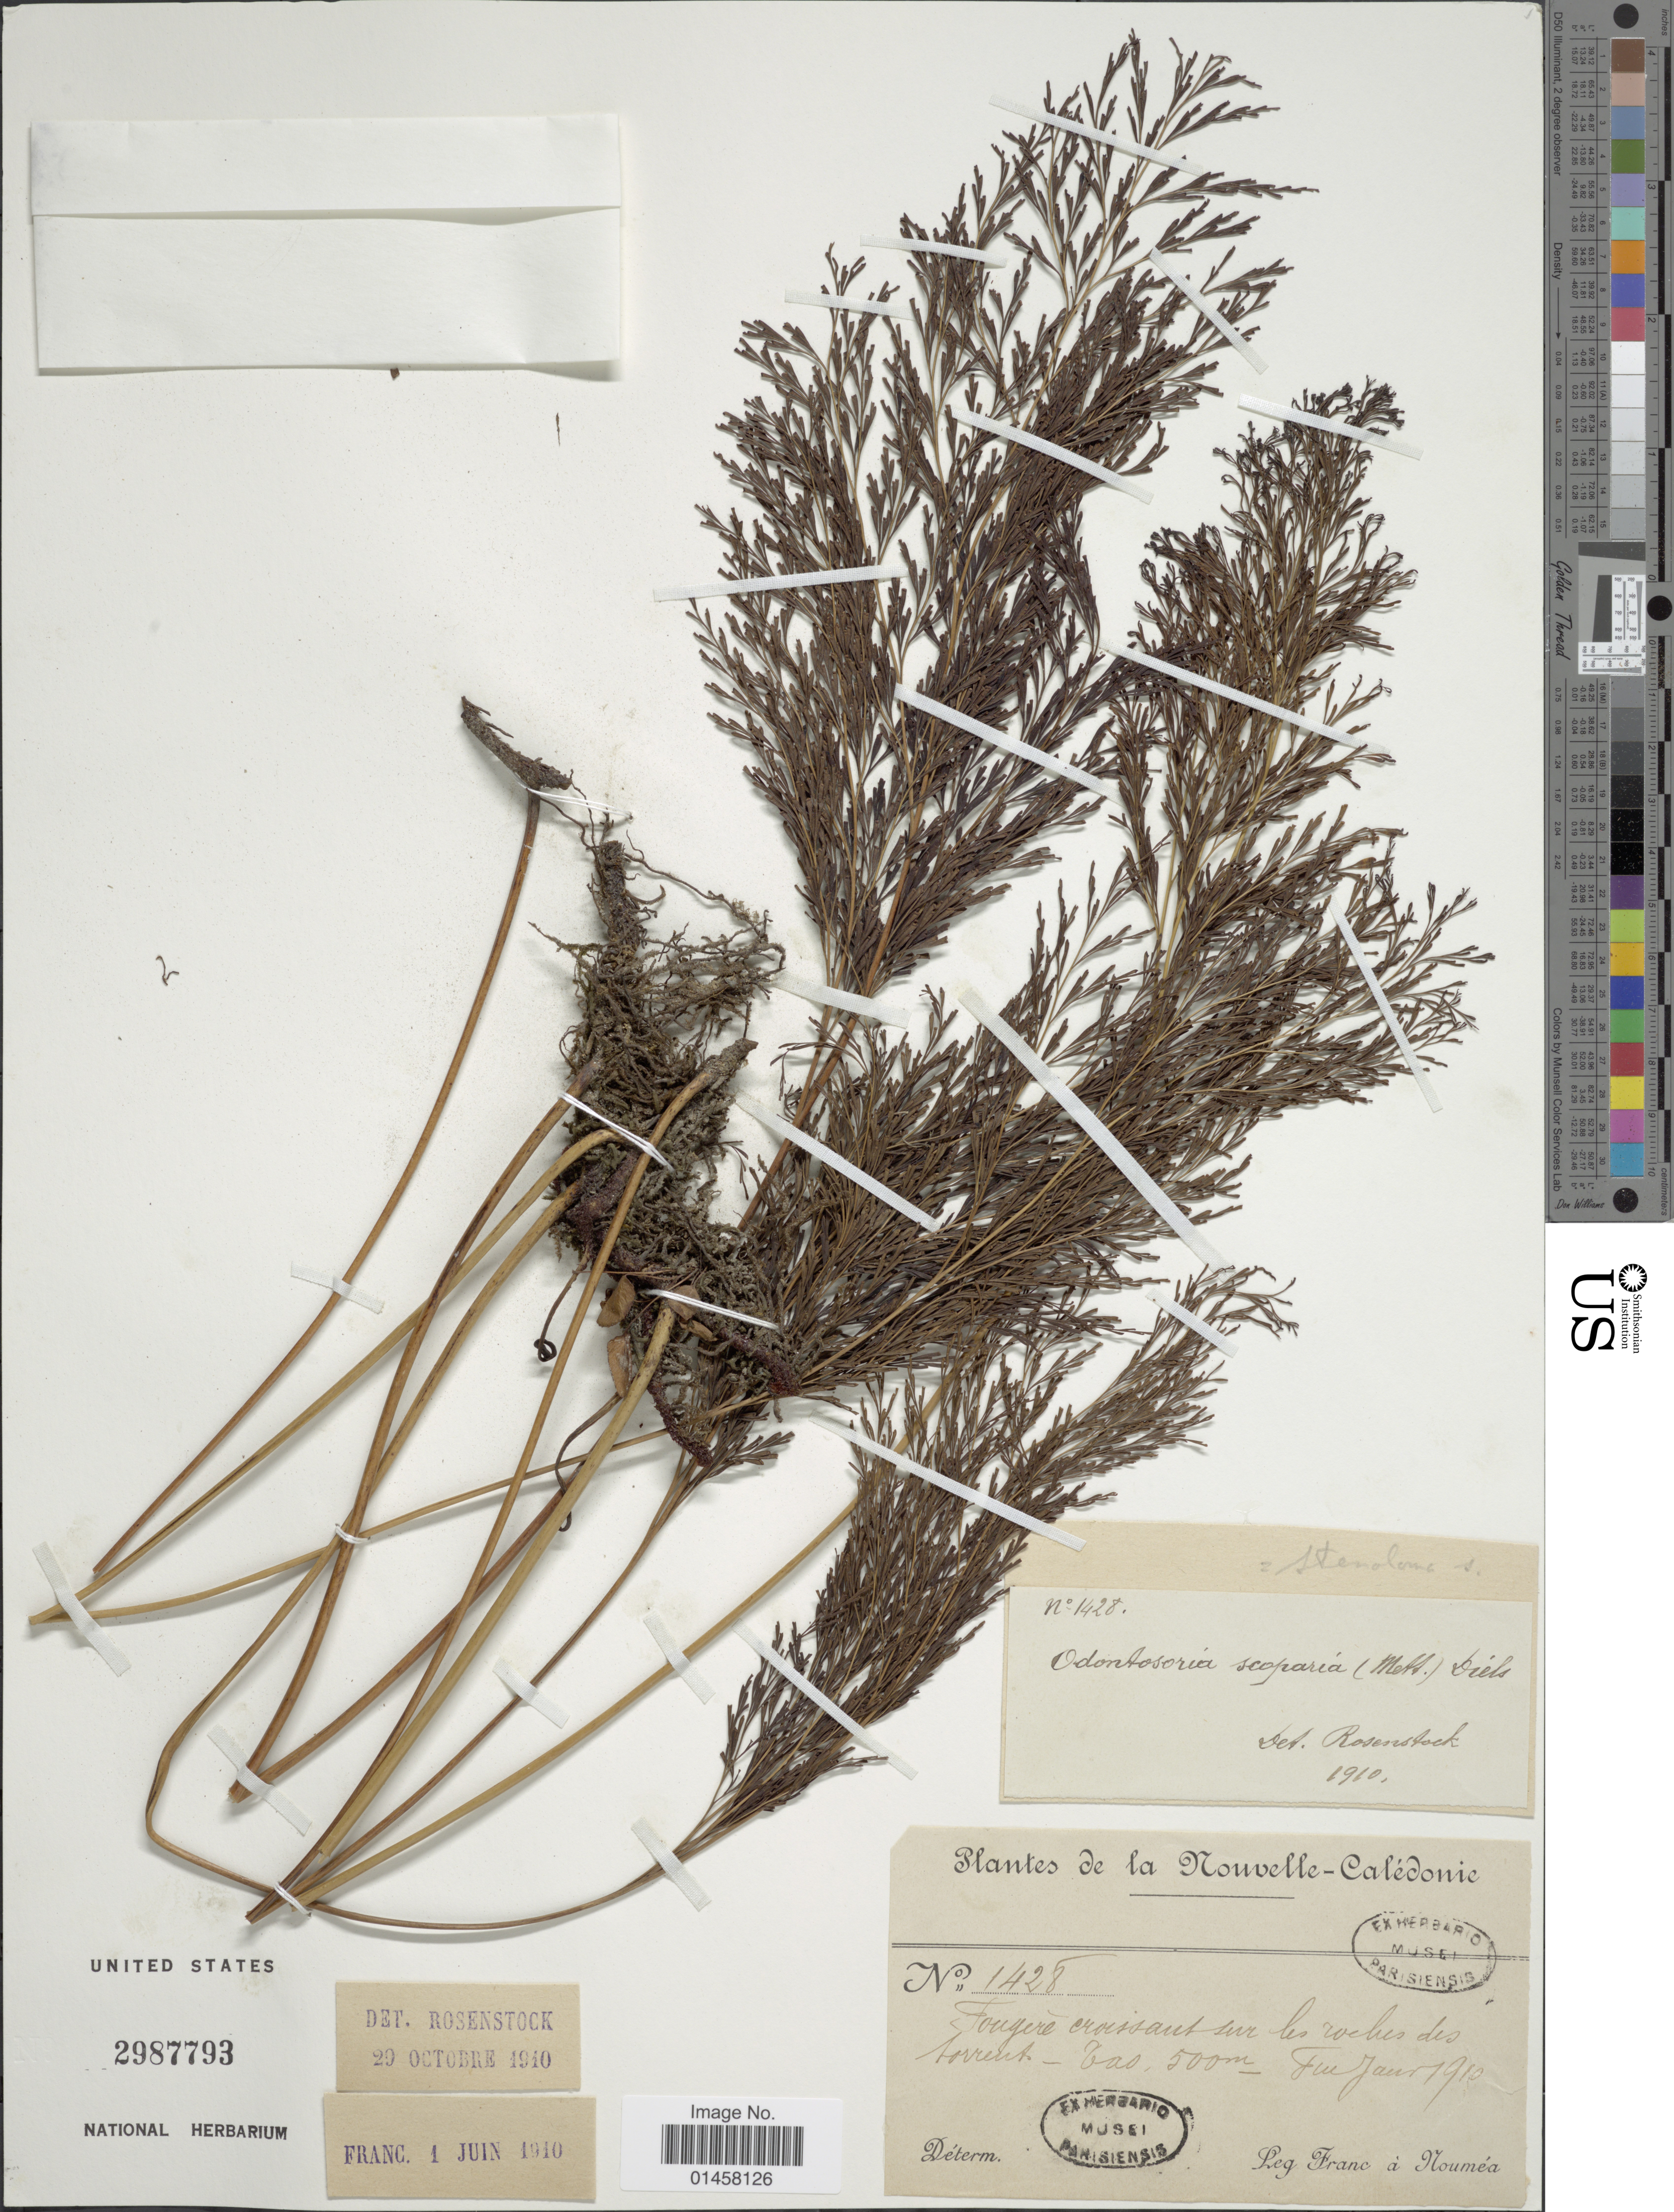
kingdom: Plantae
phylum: Tracheophyta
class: Polypodiopsida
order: Polypodiales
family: Lindsaeaceae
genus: Sphenomeris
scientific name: Sphenomeris angustifolia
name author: (Bernh.) Brownlie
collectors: Franc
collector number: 1428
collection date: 1910-06-01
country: New Caledonia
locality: Nouvelle-Calédonie, Fougère croissant sur les roches des torrent.Tao.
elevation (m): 500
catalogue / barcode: US 2987793